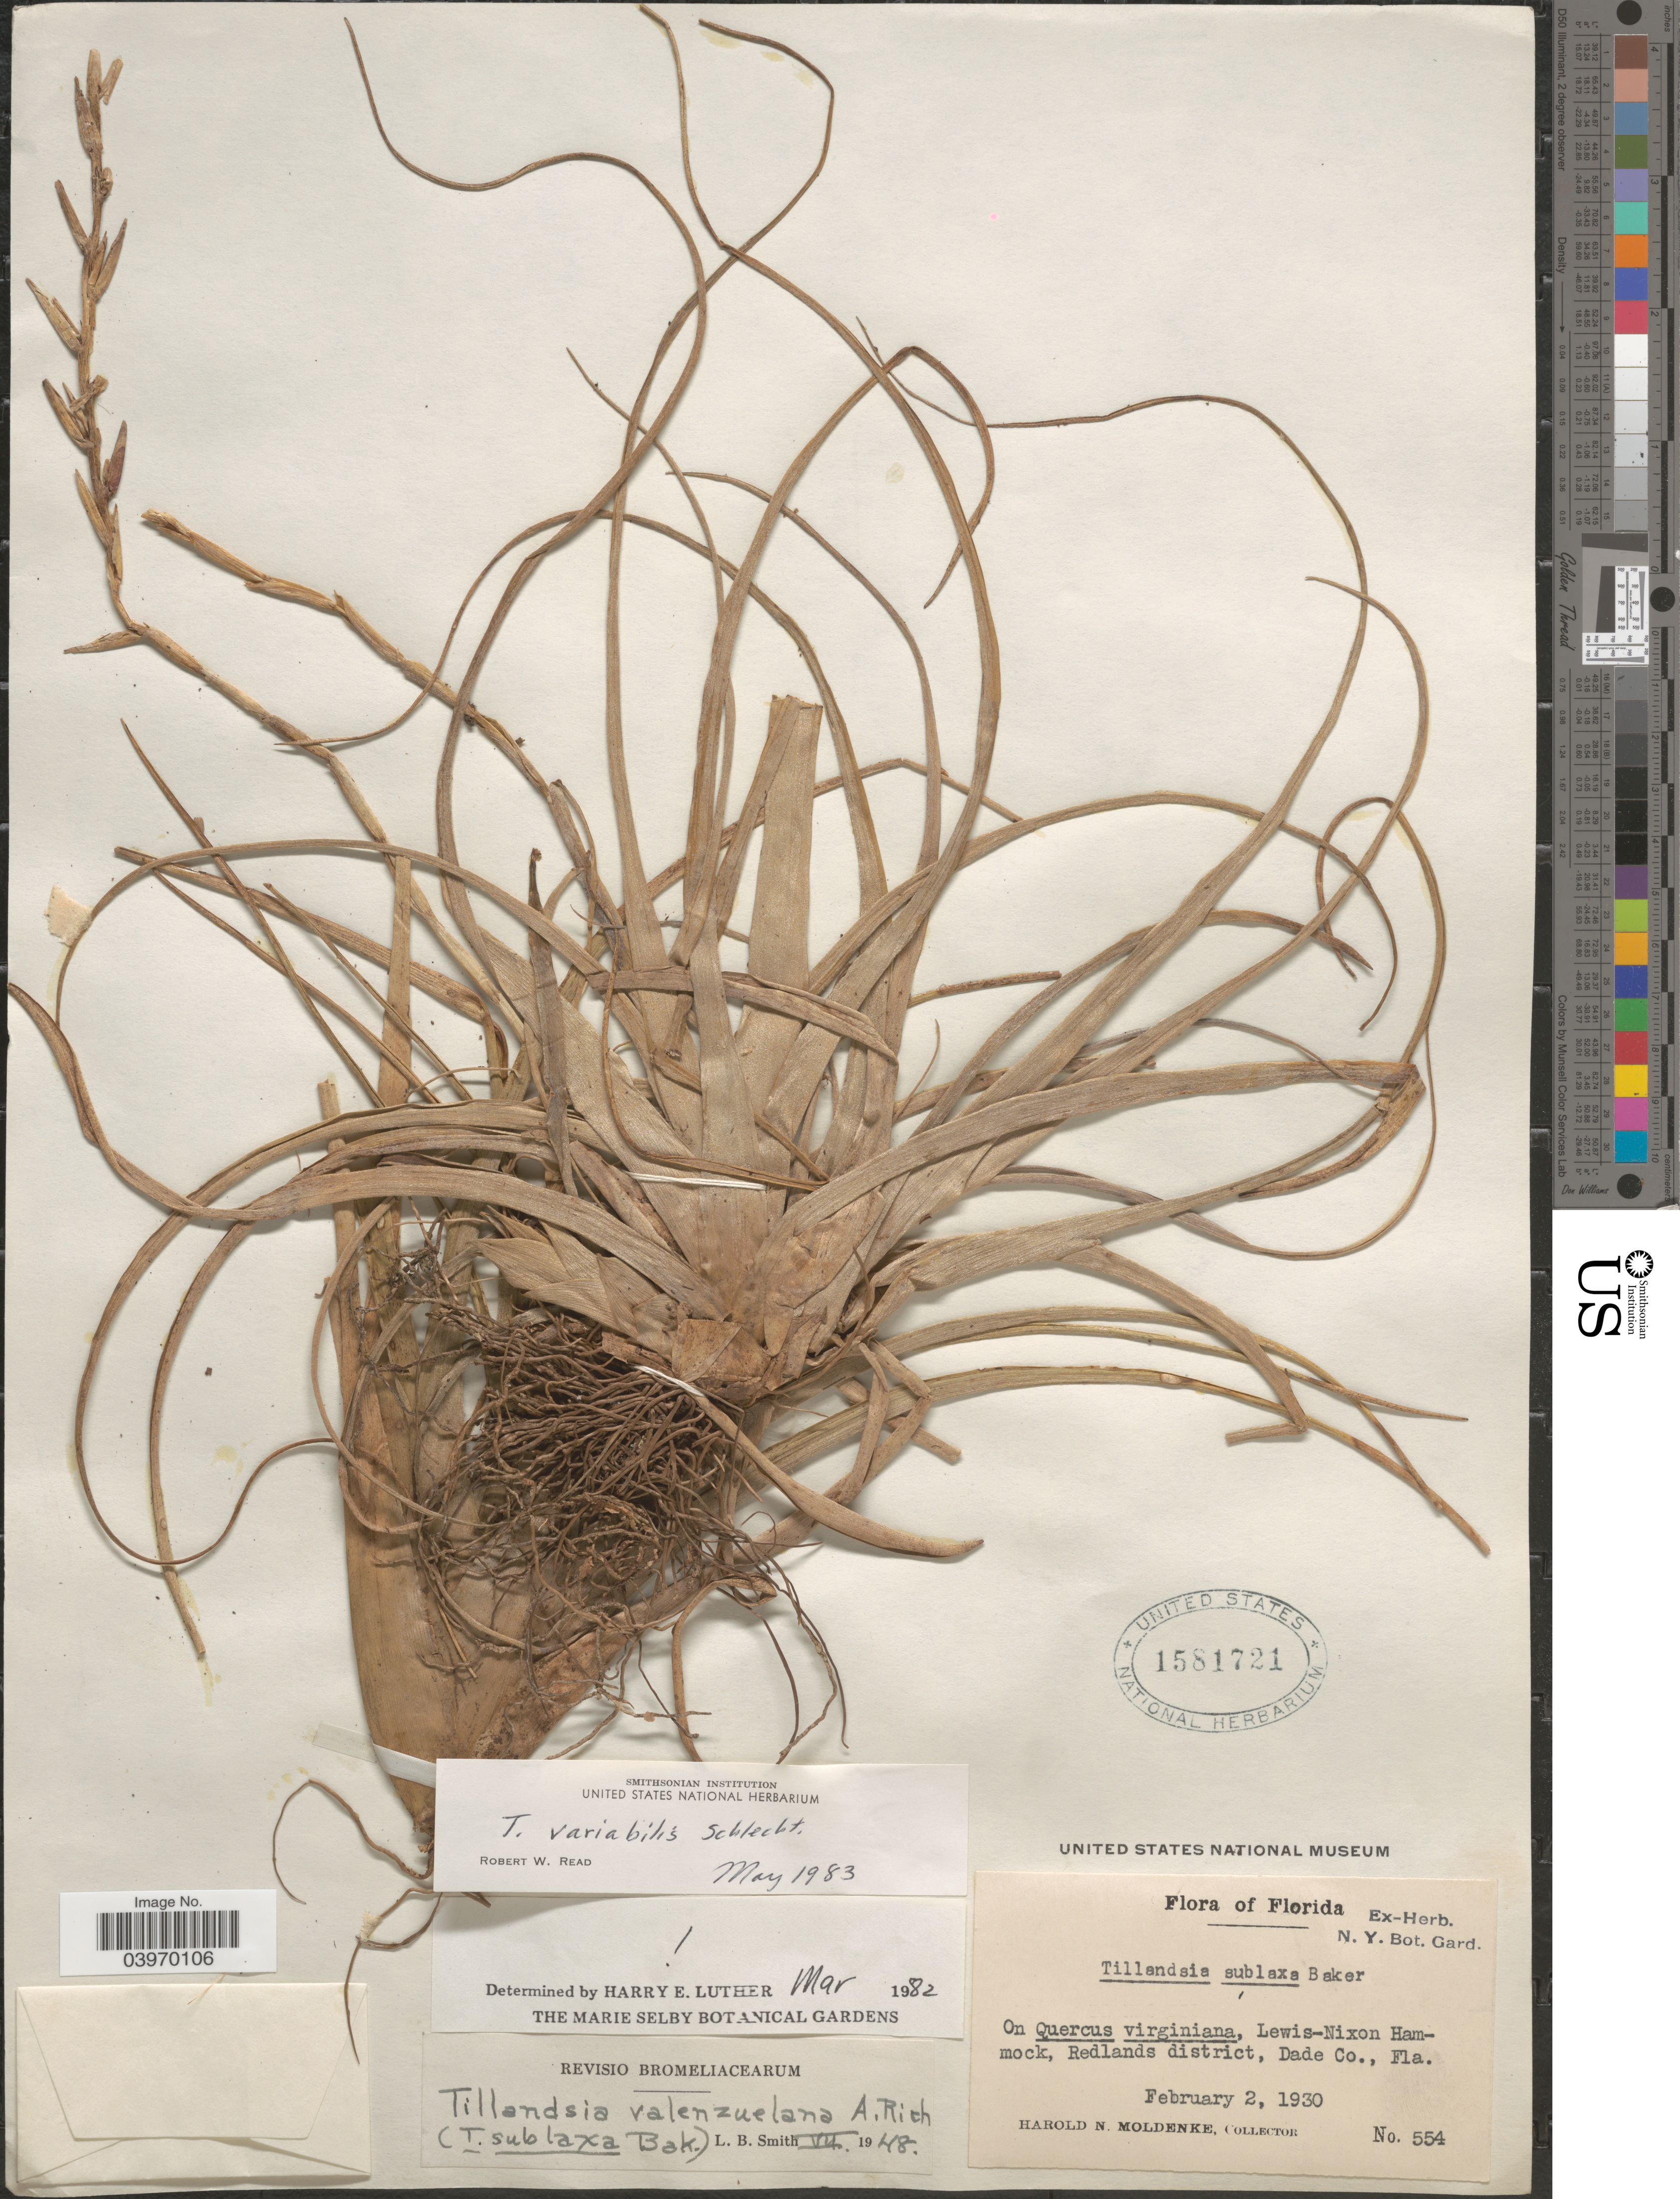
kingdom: Plantae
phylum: Tracheophyta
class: Liliopsida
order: Poales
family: Bromeliaceae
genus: Tillandsia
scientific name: Tillandsia variabilis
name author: Schltdl.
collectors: H. N. Moldenke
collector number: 554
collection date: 1930-02-02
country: United States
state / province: Florida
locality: Lewis-Nixon Hammock, Redlands district, Dade Co.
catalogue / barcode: US 1581721